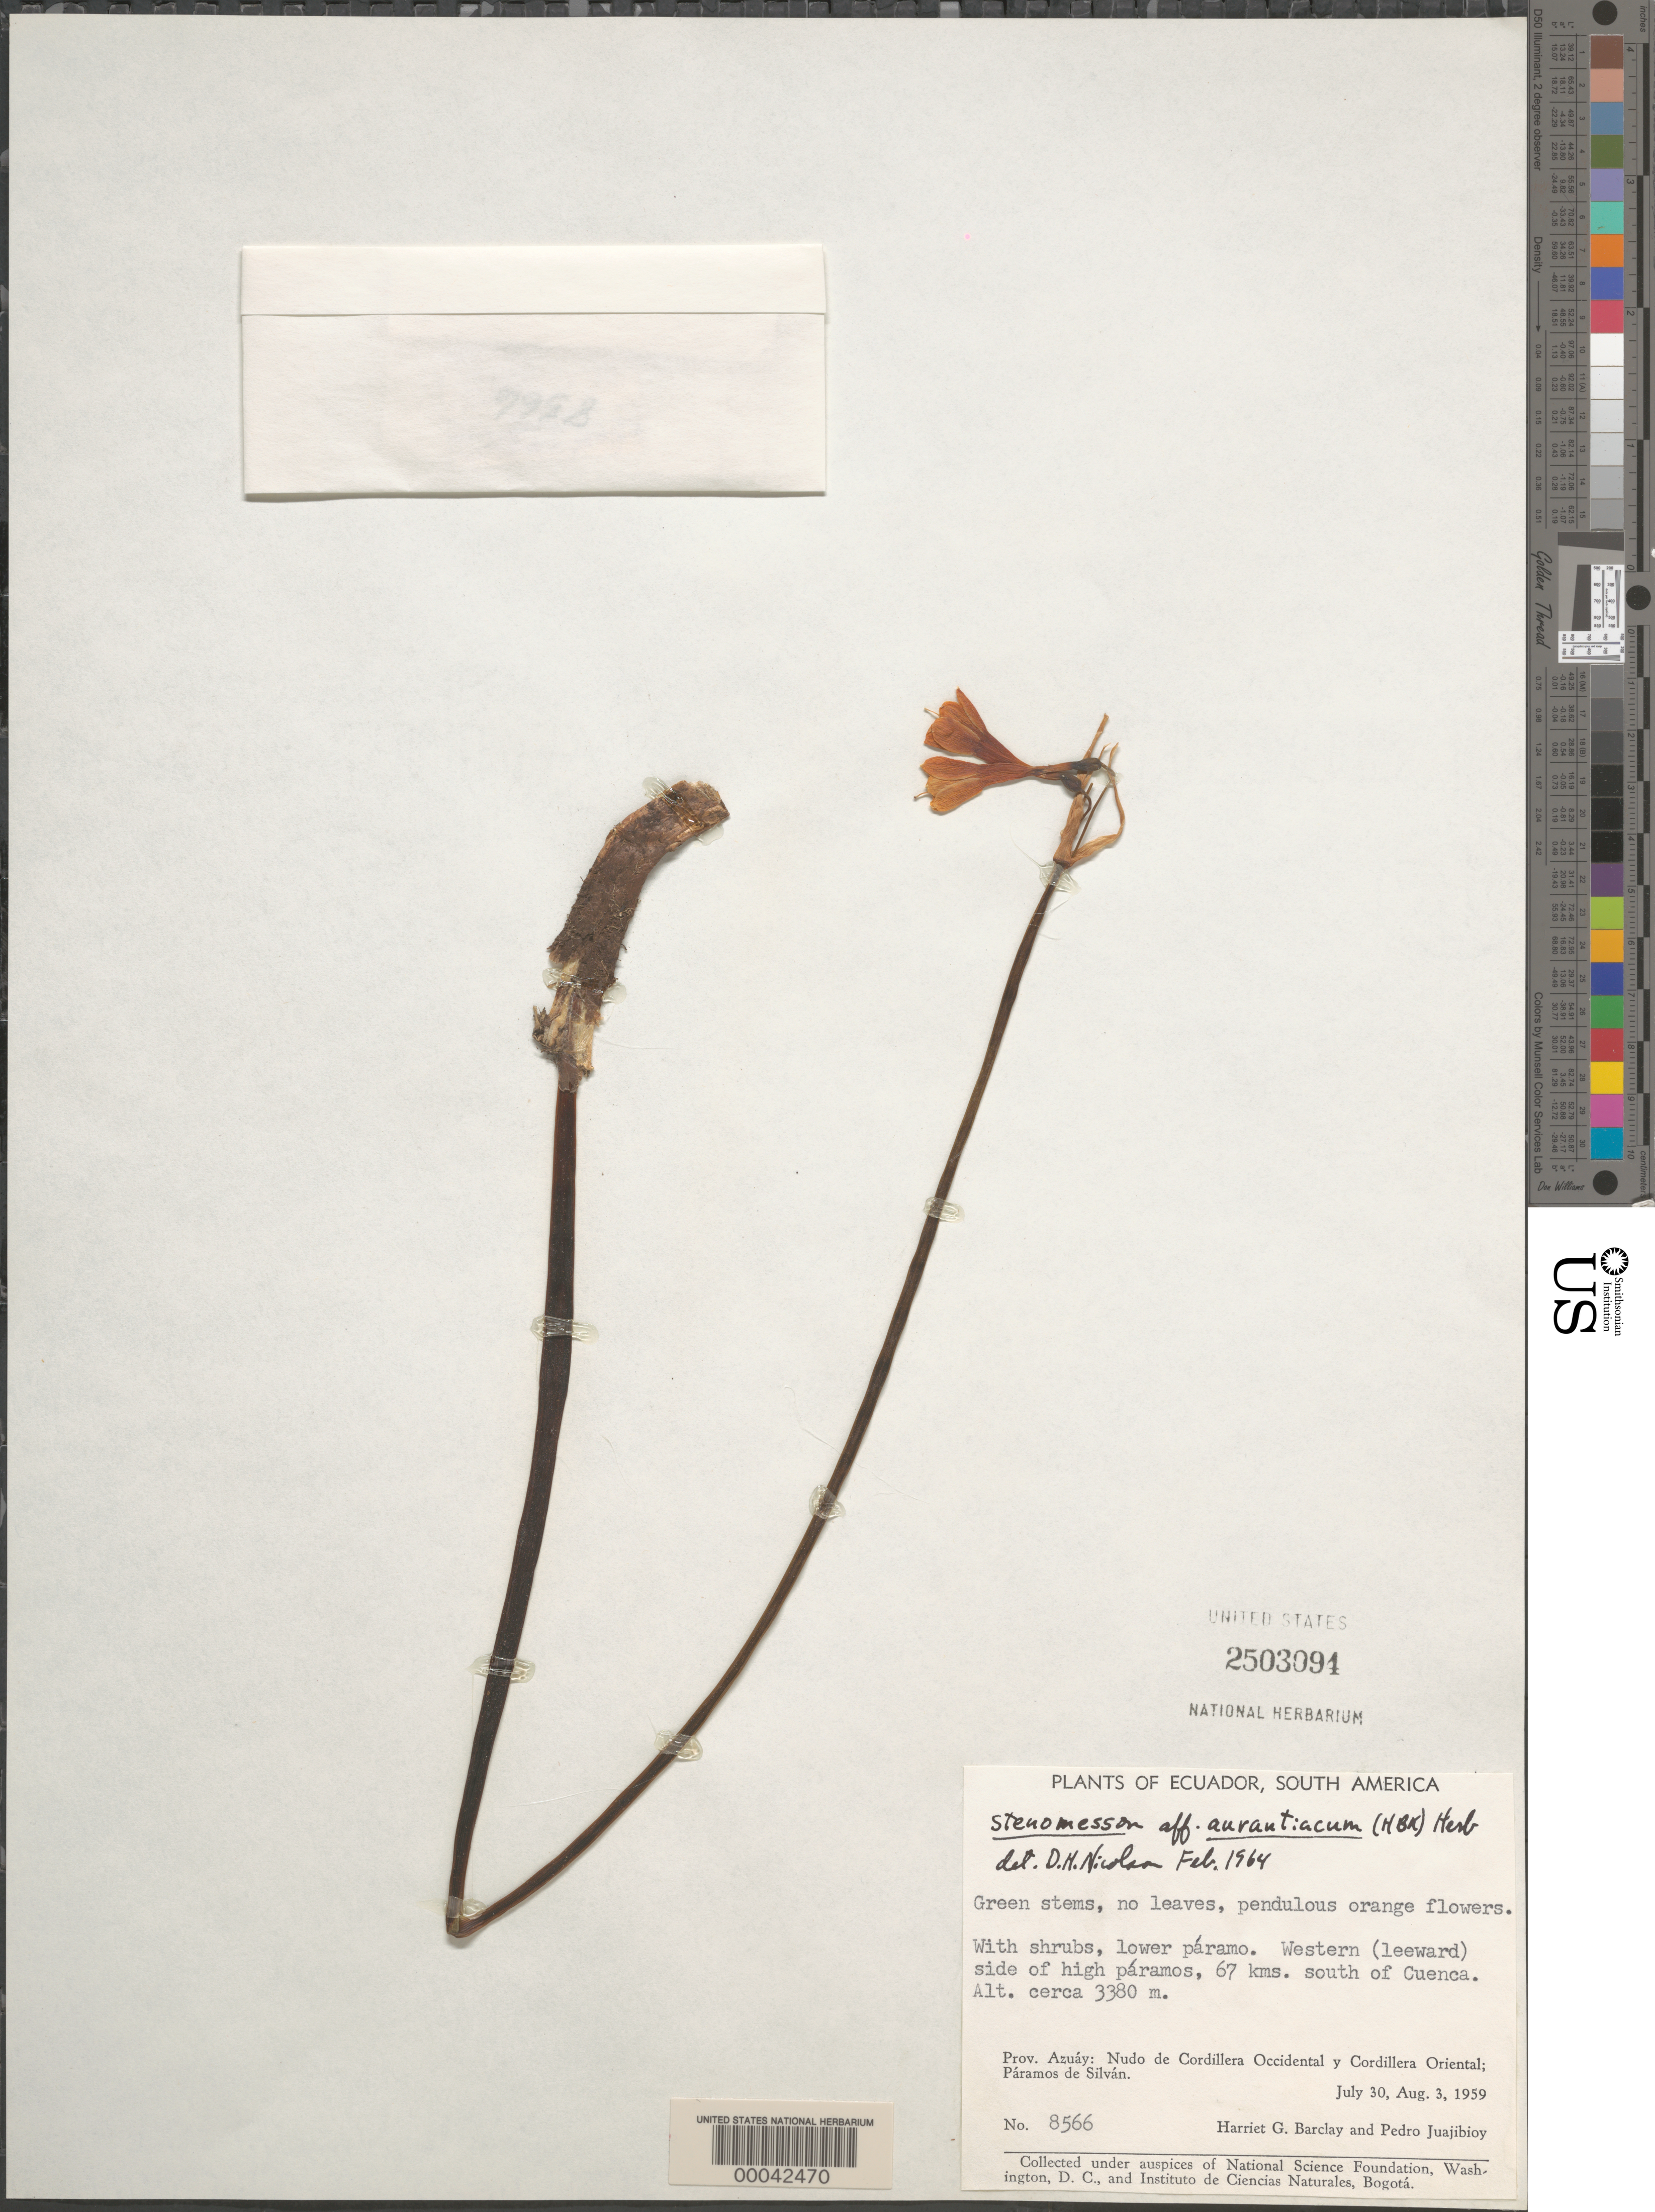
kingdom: Plantae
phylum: Tracheophyta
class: Liliopsida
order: Asparagales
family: Amaryllidaceae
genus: Stenomesson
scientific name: Stenomesson aurantiacum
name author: (Kunth) Herb.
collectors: H. G. Barclay & P. Juajibioy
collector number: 8566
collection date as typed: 30 Jul 1959 to 03 Aug 1959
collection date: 1959-07-30/1959-08-03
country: Ecuador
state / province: Azuay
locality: North of Cordillera Occidental and Cordillera Oriental; Paramos de Silvan; 67 km S of Cuenca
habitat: W/shrubs, lower paramo. leeward side of high paramos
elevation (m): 3380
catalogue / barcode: US 2503094